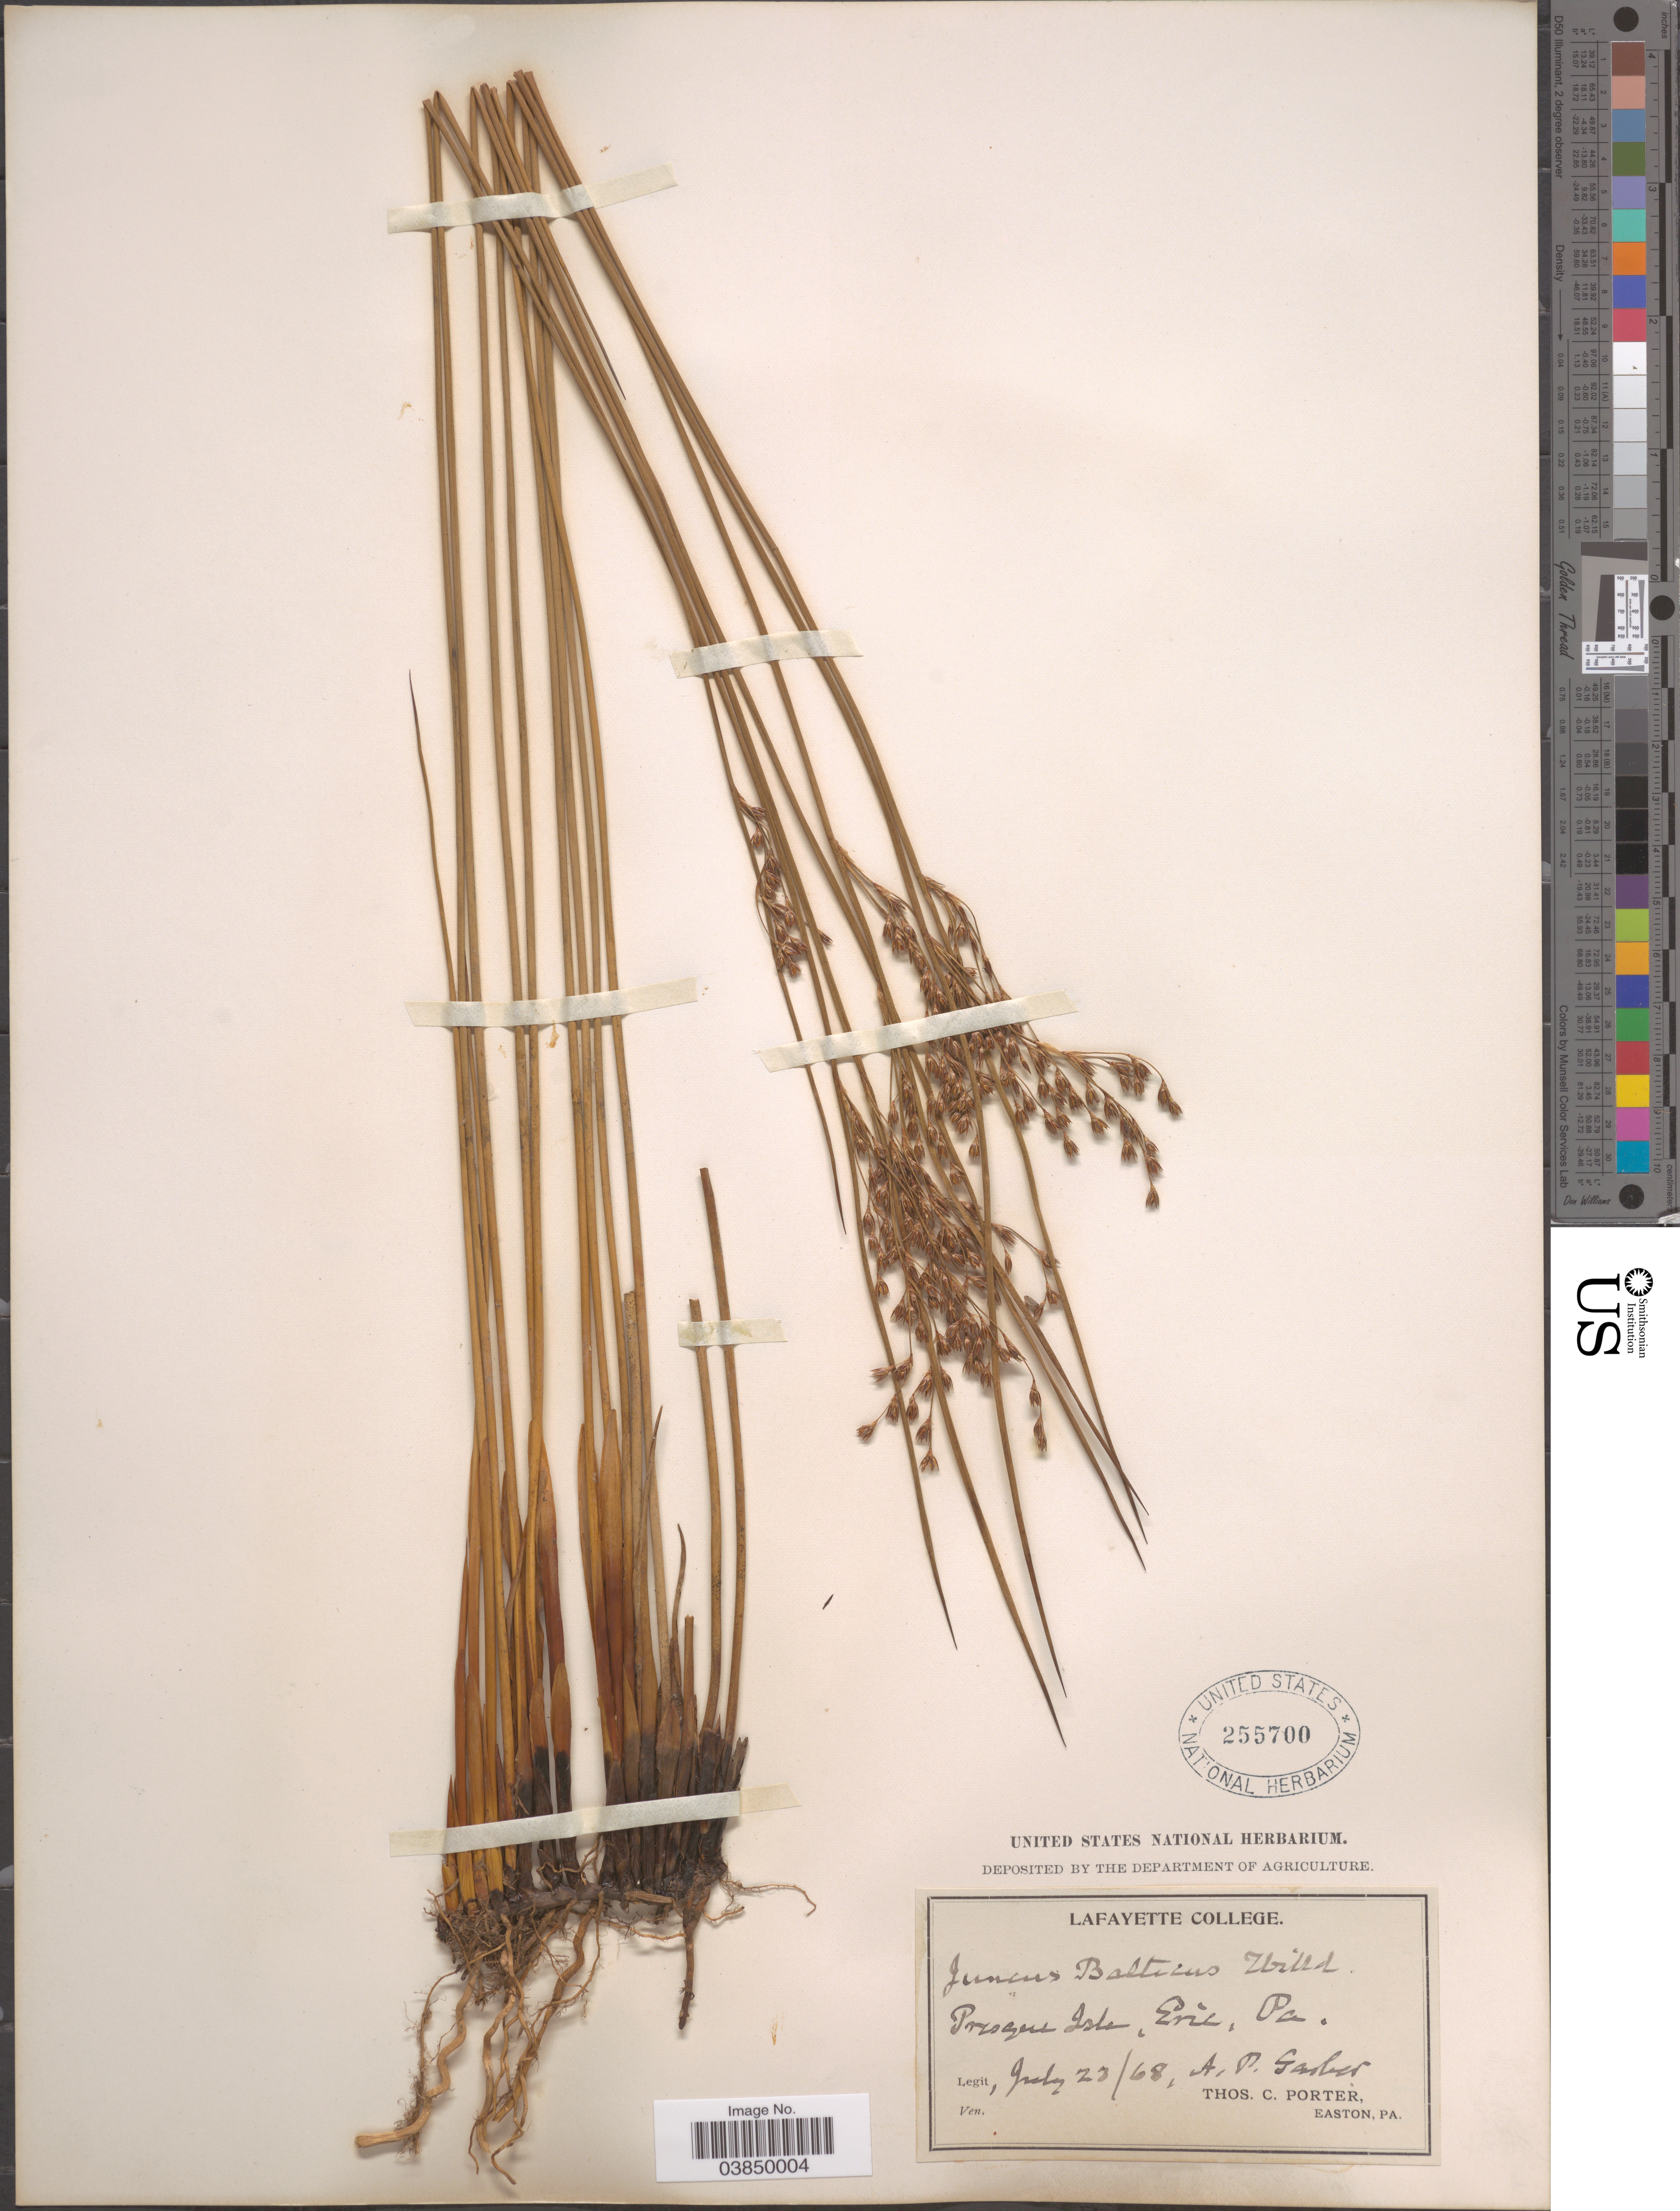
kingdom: Plantae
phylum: Tracheophyta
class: Liliopsida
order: Poales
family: Juncaceae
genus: Juncus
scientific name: Juncus balticus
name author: Willd.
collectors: A. P. Garber & T. Porter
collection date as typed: Transcribed d/m/y: 23/7/68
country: United States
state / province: Pennsylvania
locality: Presque Isle, Erie.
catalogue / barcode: US 255700